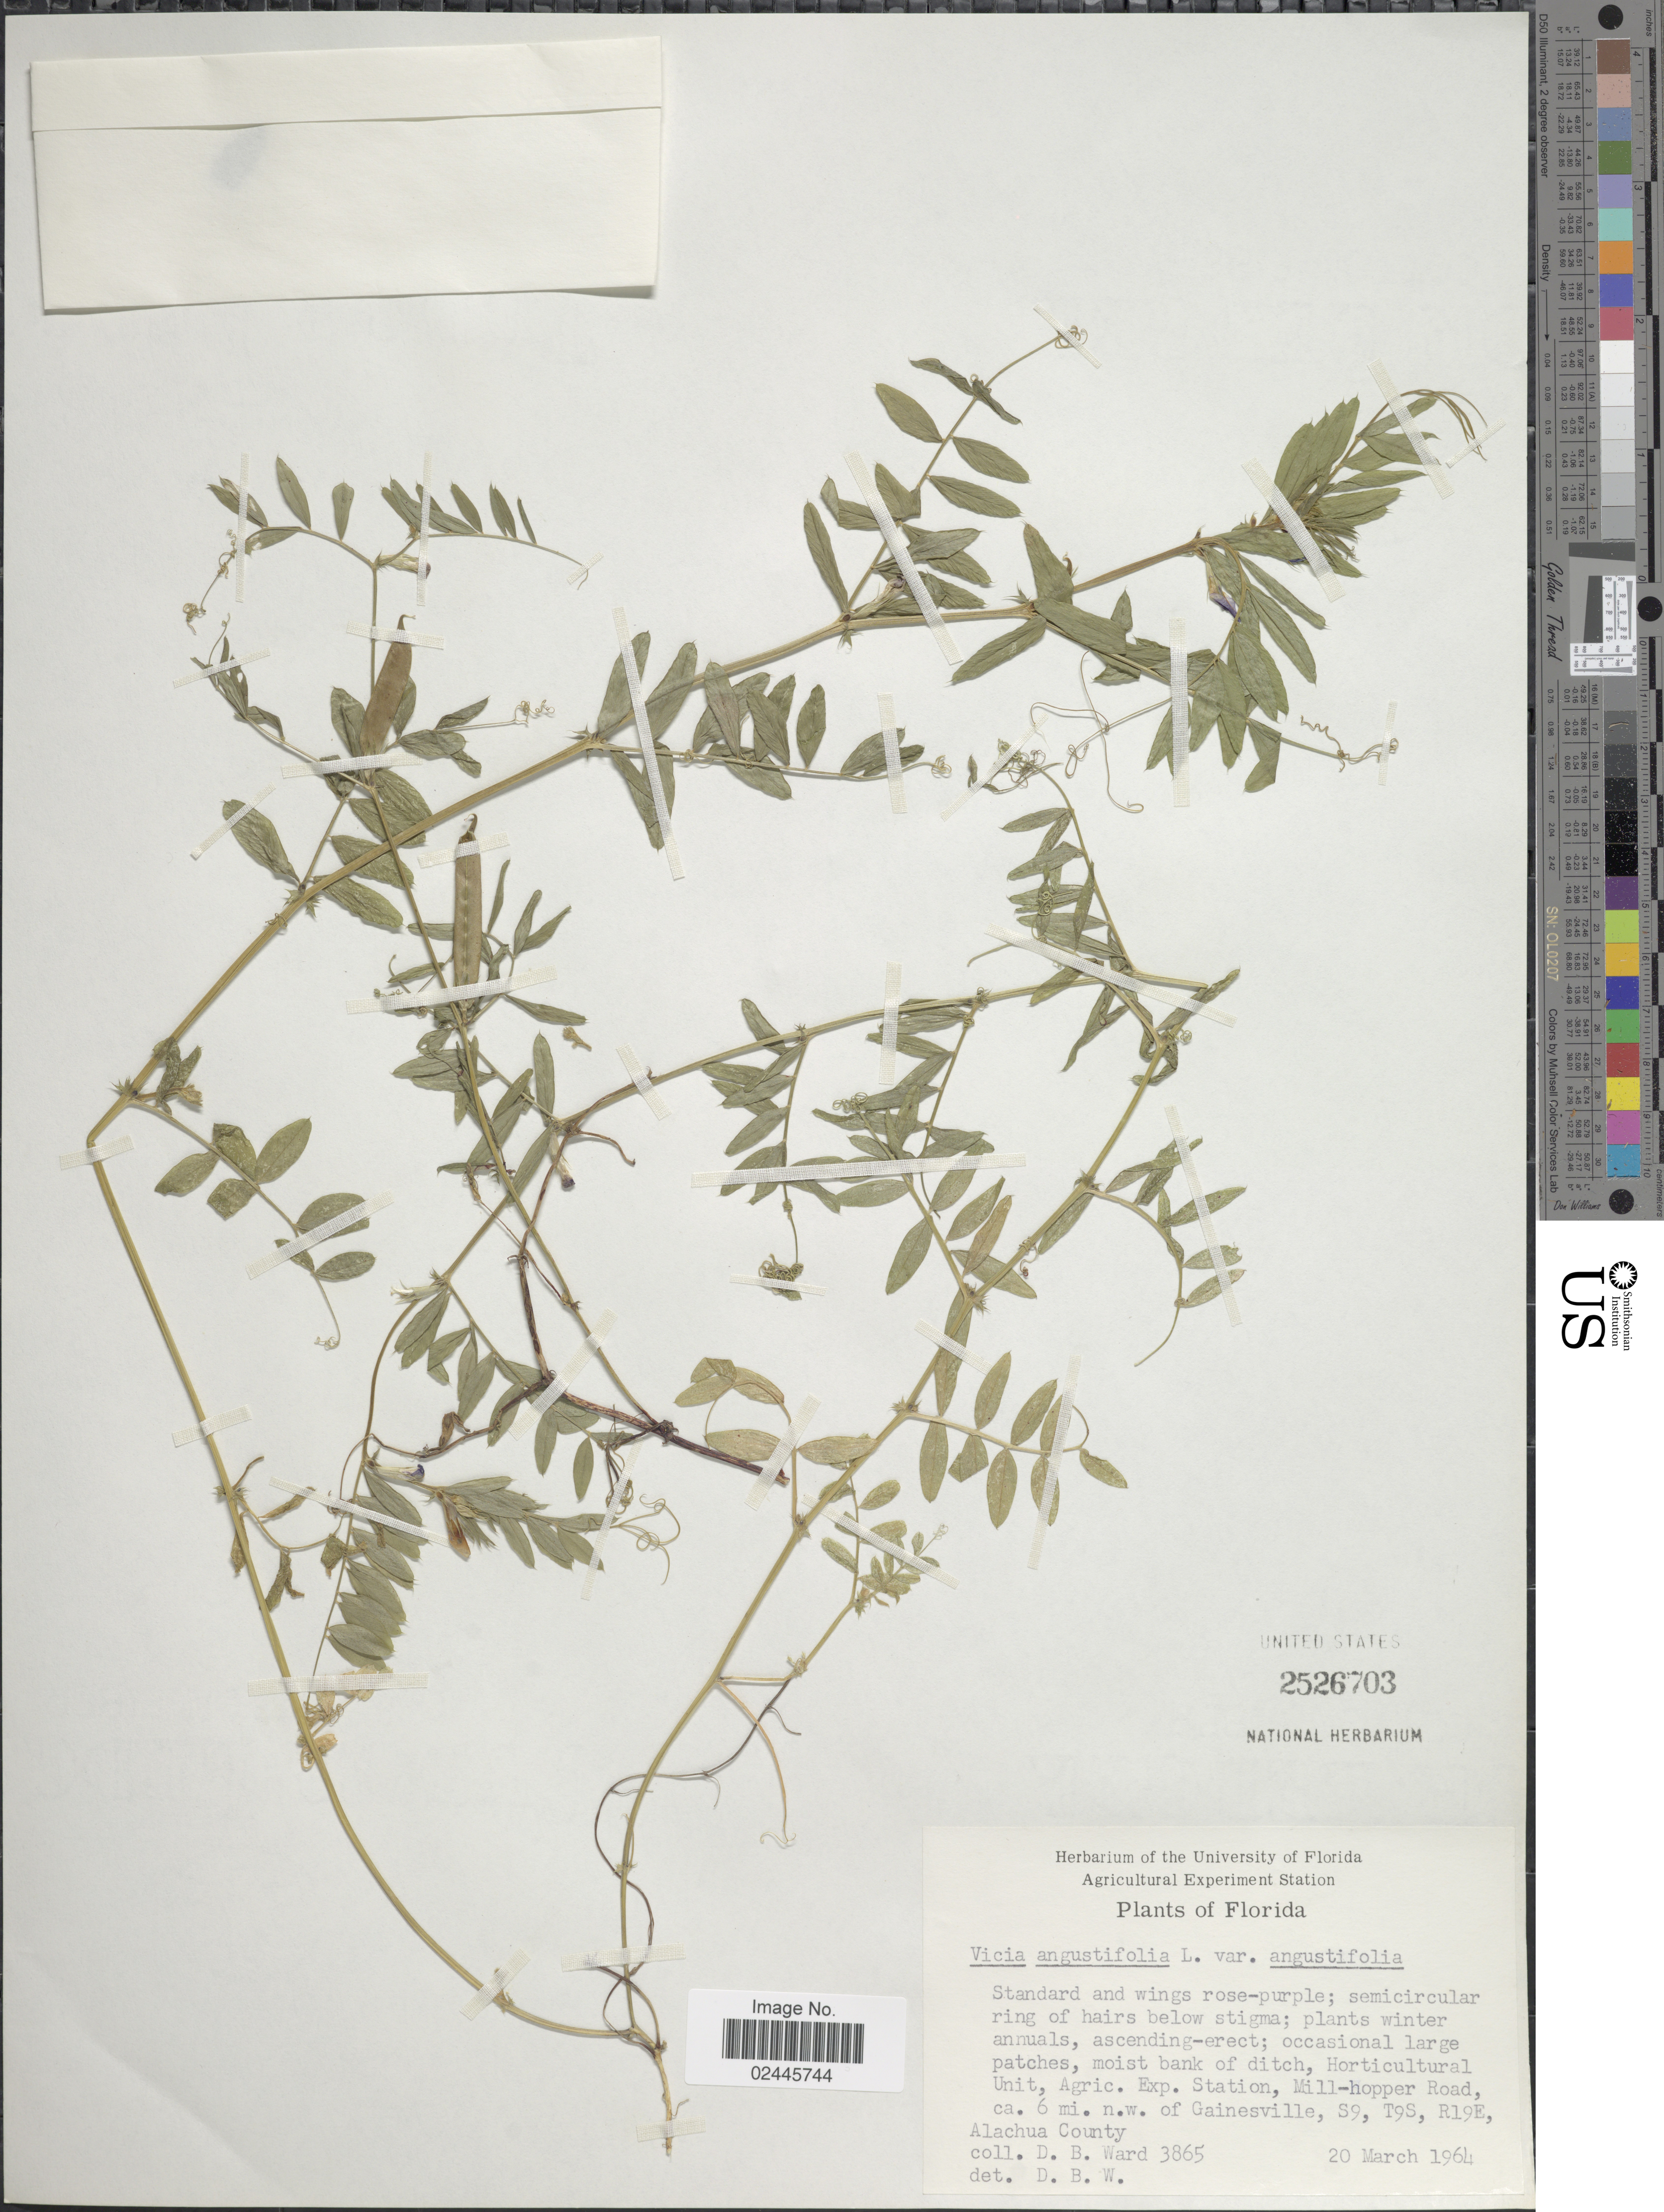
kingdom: Plantae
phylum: Tracheophyta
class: Magnoliopsida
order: Fabales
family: Fabaceae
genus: Vicia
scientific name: Vicia angustifolia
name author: L.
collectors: D. B. Ward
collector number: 3865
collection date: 1964-03-20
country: United States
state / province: Florida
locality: Horticultural Unit, Agric. Exp. Station, Mill-hopper Road, ca. 6 mi. n.w. of Gaines ville. S9, T9S, R19E. Alachua County.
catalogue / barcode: US 2526703